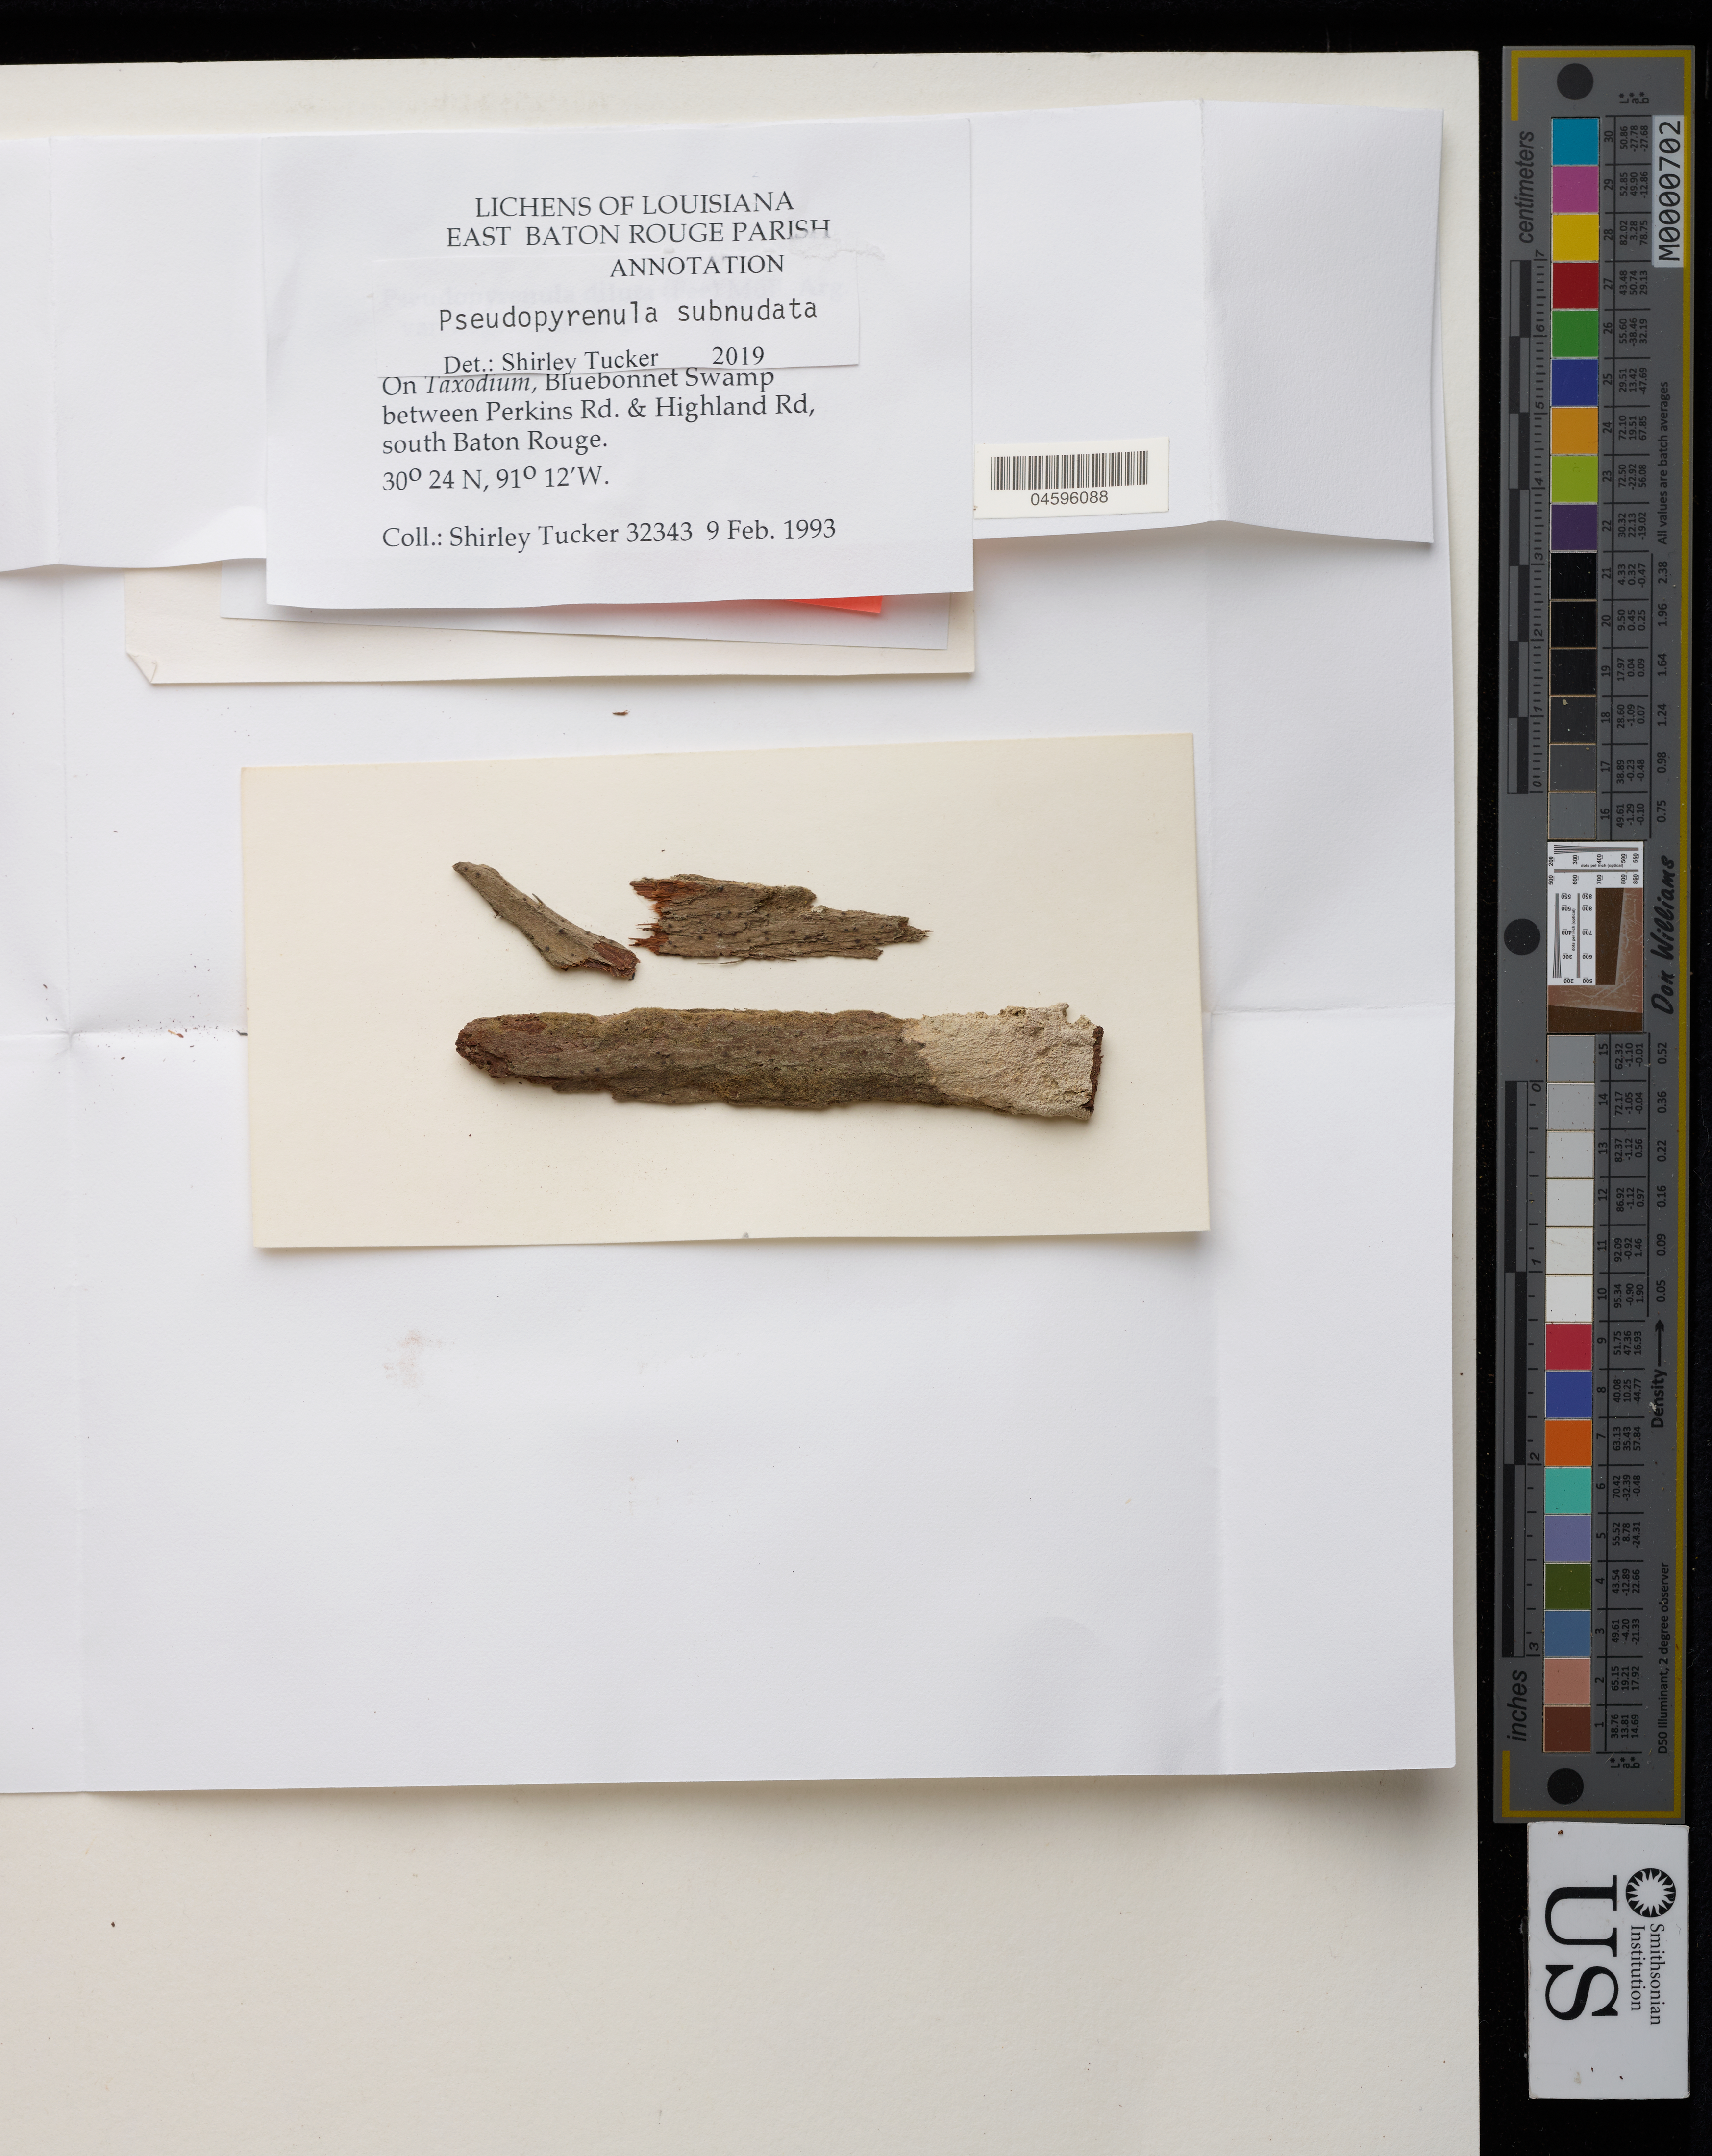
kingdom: Fungi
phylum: Ascomycota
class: Dothideomycetes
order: Trypetheliales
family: Trypetheliaceae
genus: Pseudopyrenula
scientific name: Pseudopyrenula subnudata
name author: Müll. Arg.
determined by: Tucker, Shirley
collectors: S. Tucker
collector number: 32343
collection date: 1993-02-09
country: United States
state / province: Louisiana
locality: East Baton Rouge Parish Annotation. Bluebonnet Swamp between Perkins Rd. & Highland Rd, south Baton Rouge.